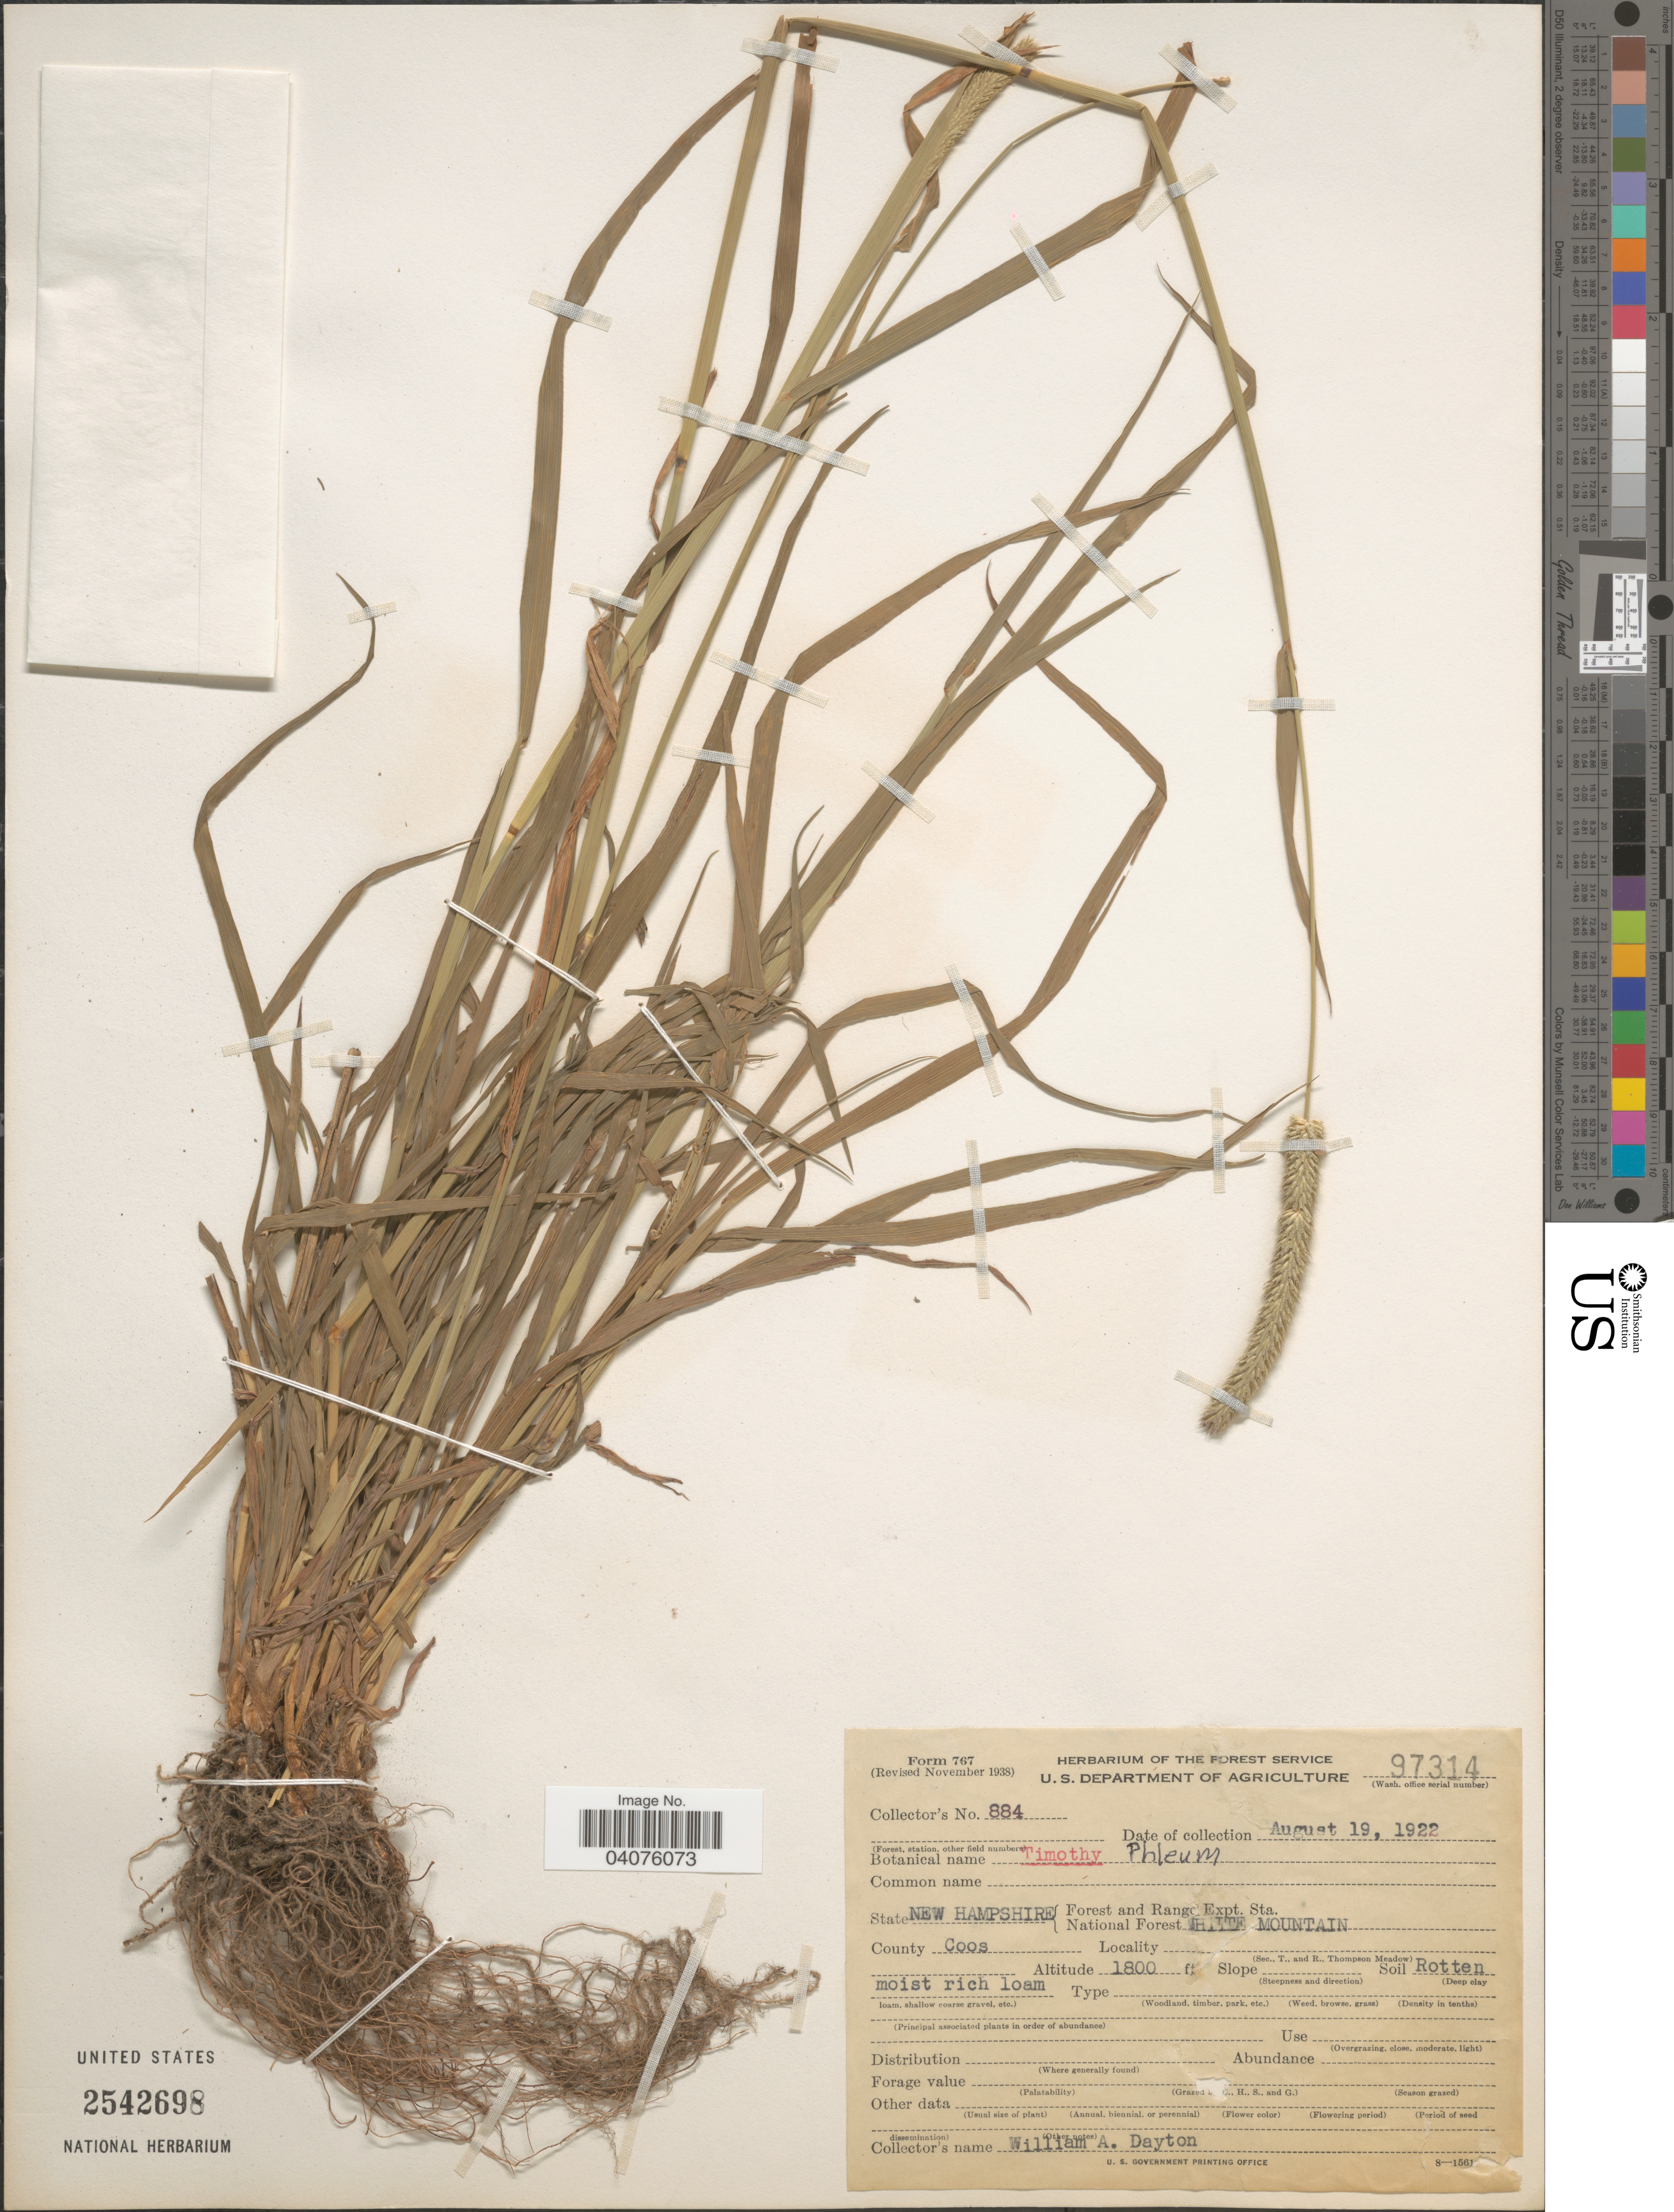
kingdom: Plantae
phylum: Tracheophyta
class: Liliopsida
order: Poales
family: Poaceae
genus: Phleum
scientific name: Phleum sp.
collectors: W. Dayton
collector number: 884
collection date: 1922-08-19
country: United States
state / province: New Hampshire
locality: Forest and Range Expt. Sta. National Forest White Mountain. County Coos.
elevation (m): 549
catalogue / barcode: US 2542698